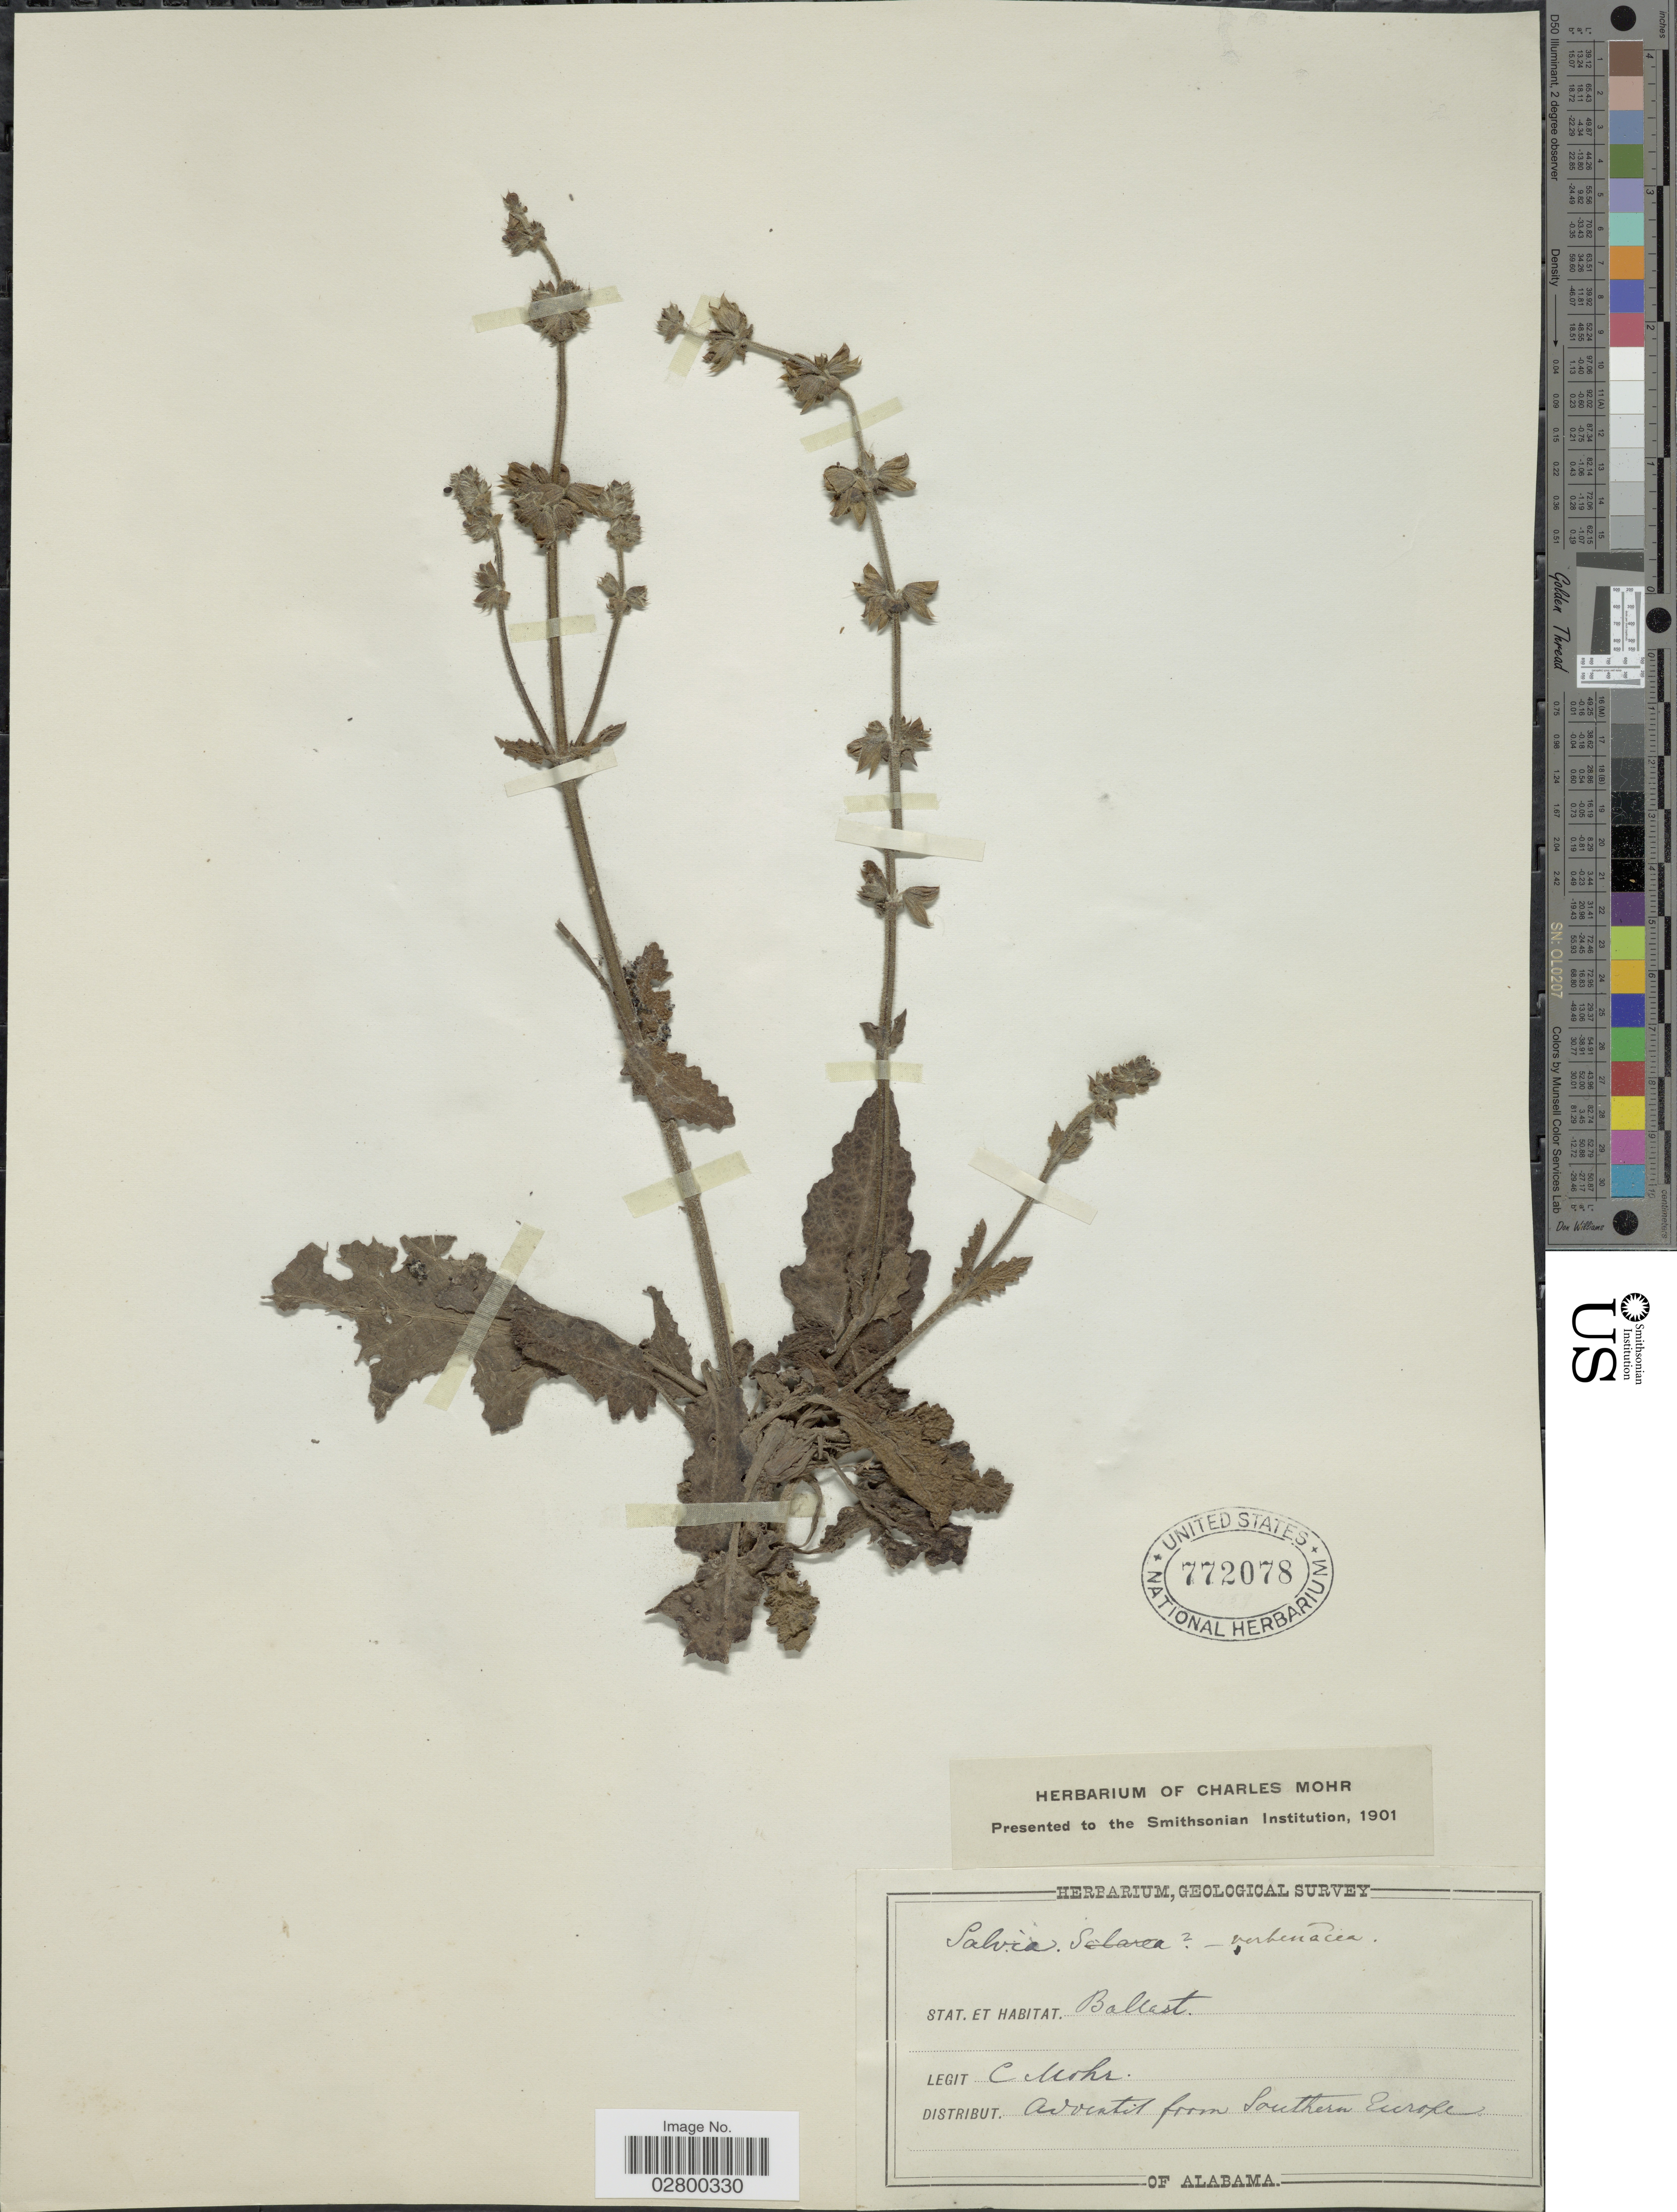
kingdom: Plantae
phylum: Tracheophyta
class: Magnoliopsida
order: Lamiales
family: Lamiaceae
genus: Salvia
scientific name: Salvia verbenacea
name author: L.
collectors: Mohr, C. T. (herbarium)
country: United States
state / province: Alabama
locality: Ballast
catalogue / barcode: US 772078